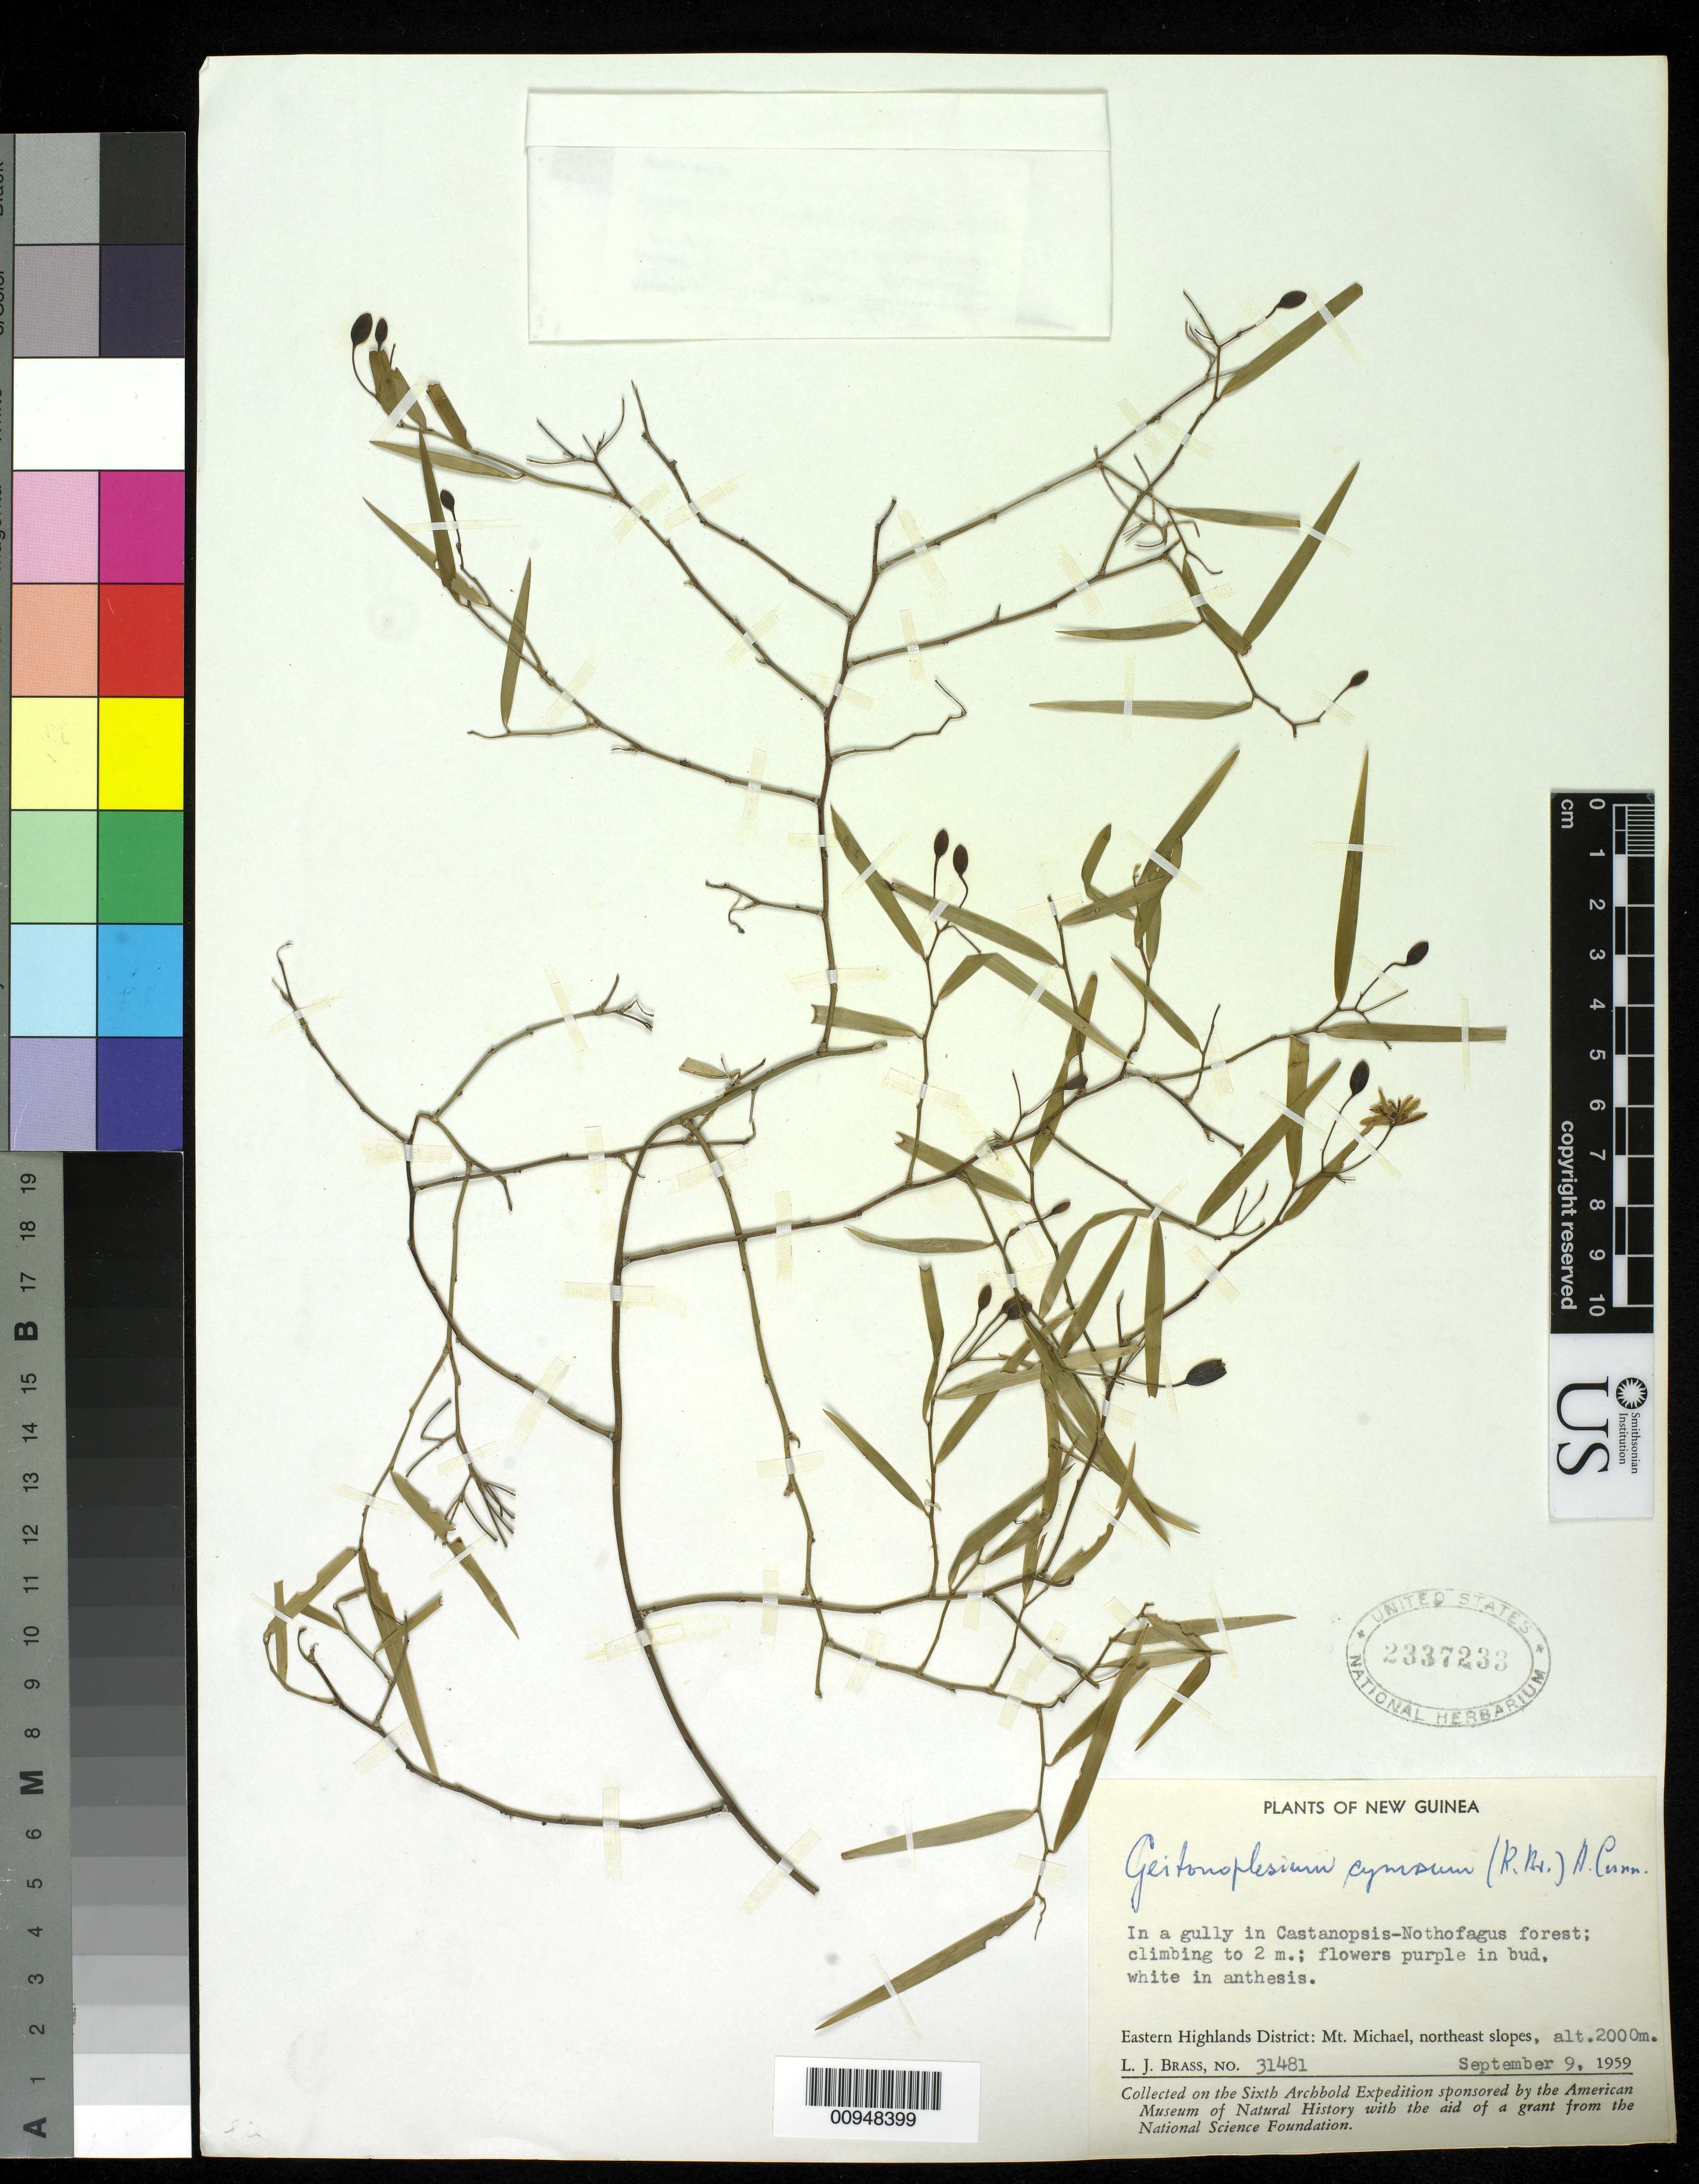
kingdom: Plantae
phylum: Tracheophyta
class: Liliopsida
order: Asparagales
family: Asphodelaceae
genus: Geitonoplesium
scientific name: Geitonoplesium cymosum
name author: (R. Br.) A. Cunn. ex Hook.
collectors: L. J. Brass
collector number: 31481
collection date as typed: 09 Sep 1959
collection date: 1959-09-09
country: Papua New Guinea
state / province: Eastern Highlands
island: New Guinea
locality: Mt. Michael, NE slopes.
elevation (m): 2000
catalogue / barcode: US 2337233